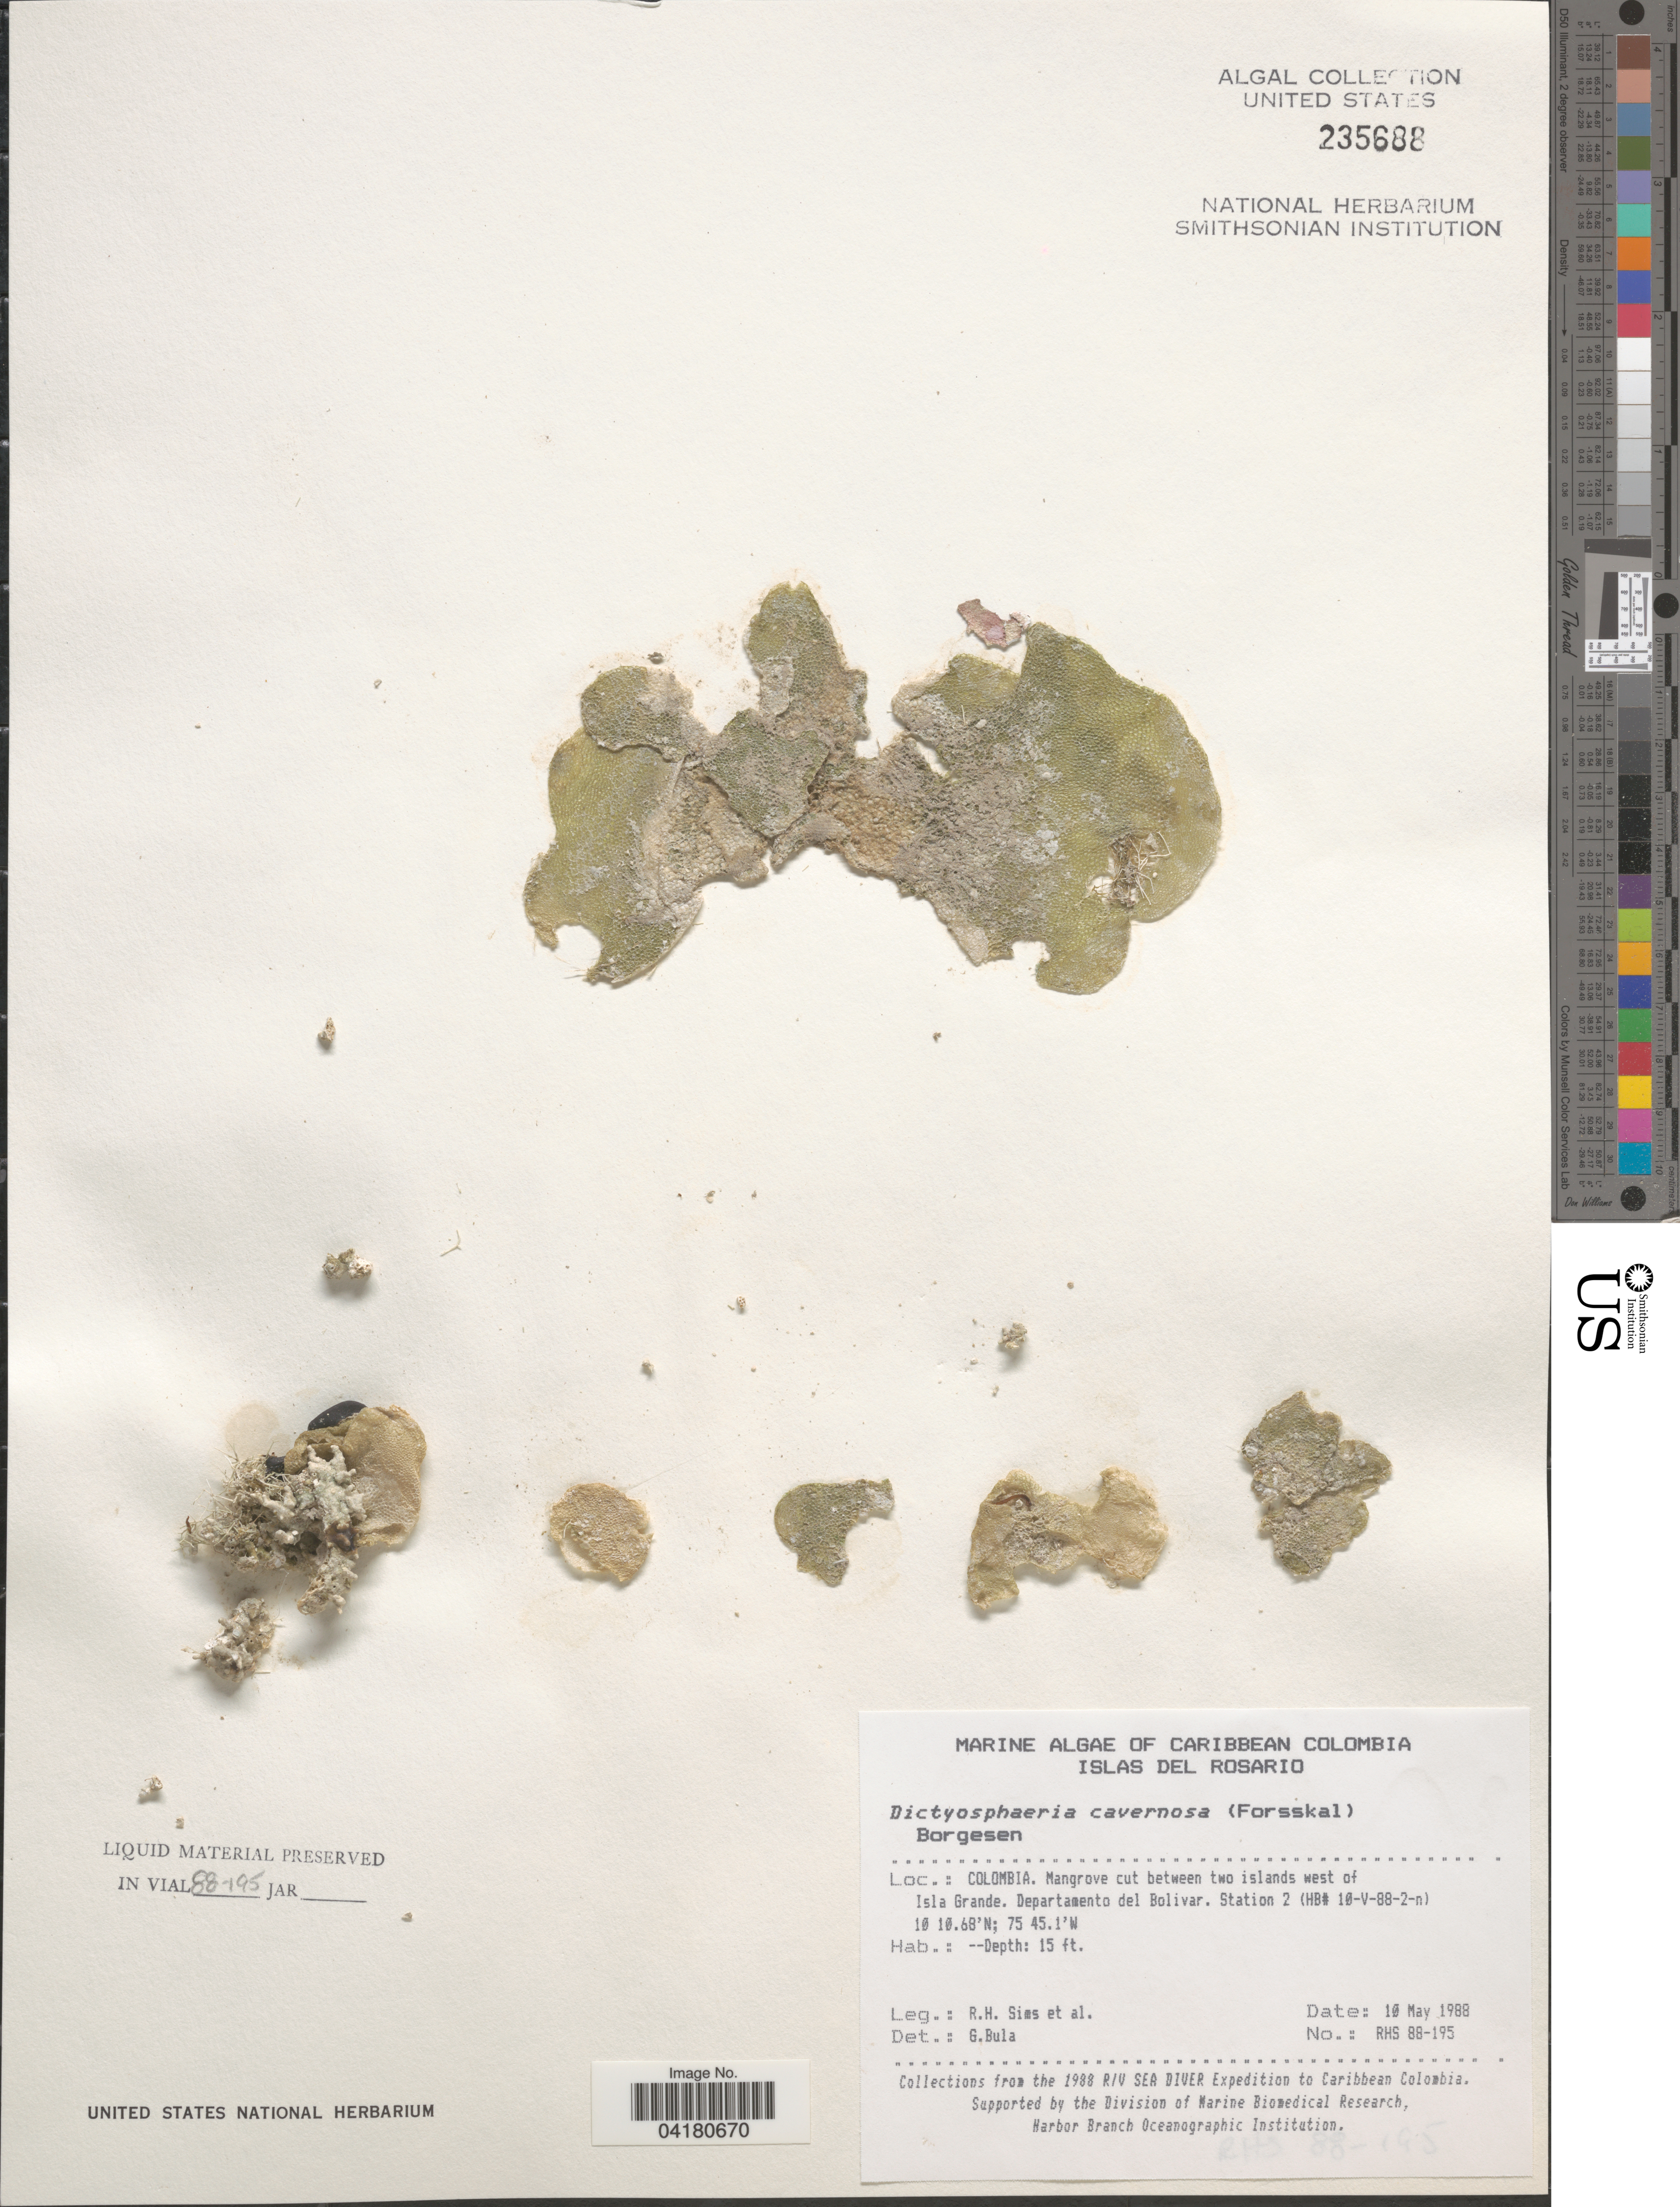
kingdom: Plantae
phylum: Chlorophyta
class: Ulvophyceae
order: Siphonocladales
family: Siphonocladaceae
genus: Dictyosphaeria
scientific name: Dictyosphaeria cavernosa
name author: (Forssk.) Børgesen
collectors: R. H. Sims & et al.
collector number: RHS88-195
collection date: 1988-05-10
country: Colombia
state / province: Bolívar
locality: Caribbean Colombia. Mangrove cut between two islands west of Isla Grande. Departamento del Bolivar. Station 2 (HB# 10-V-88-2-n). The 1988 R/V Sea Diver Expedition to Caribbean Colombia.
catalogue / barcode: US 235688